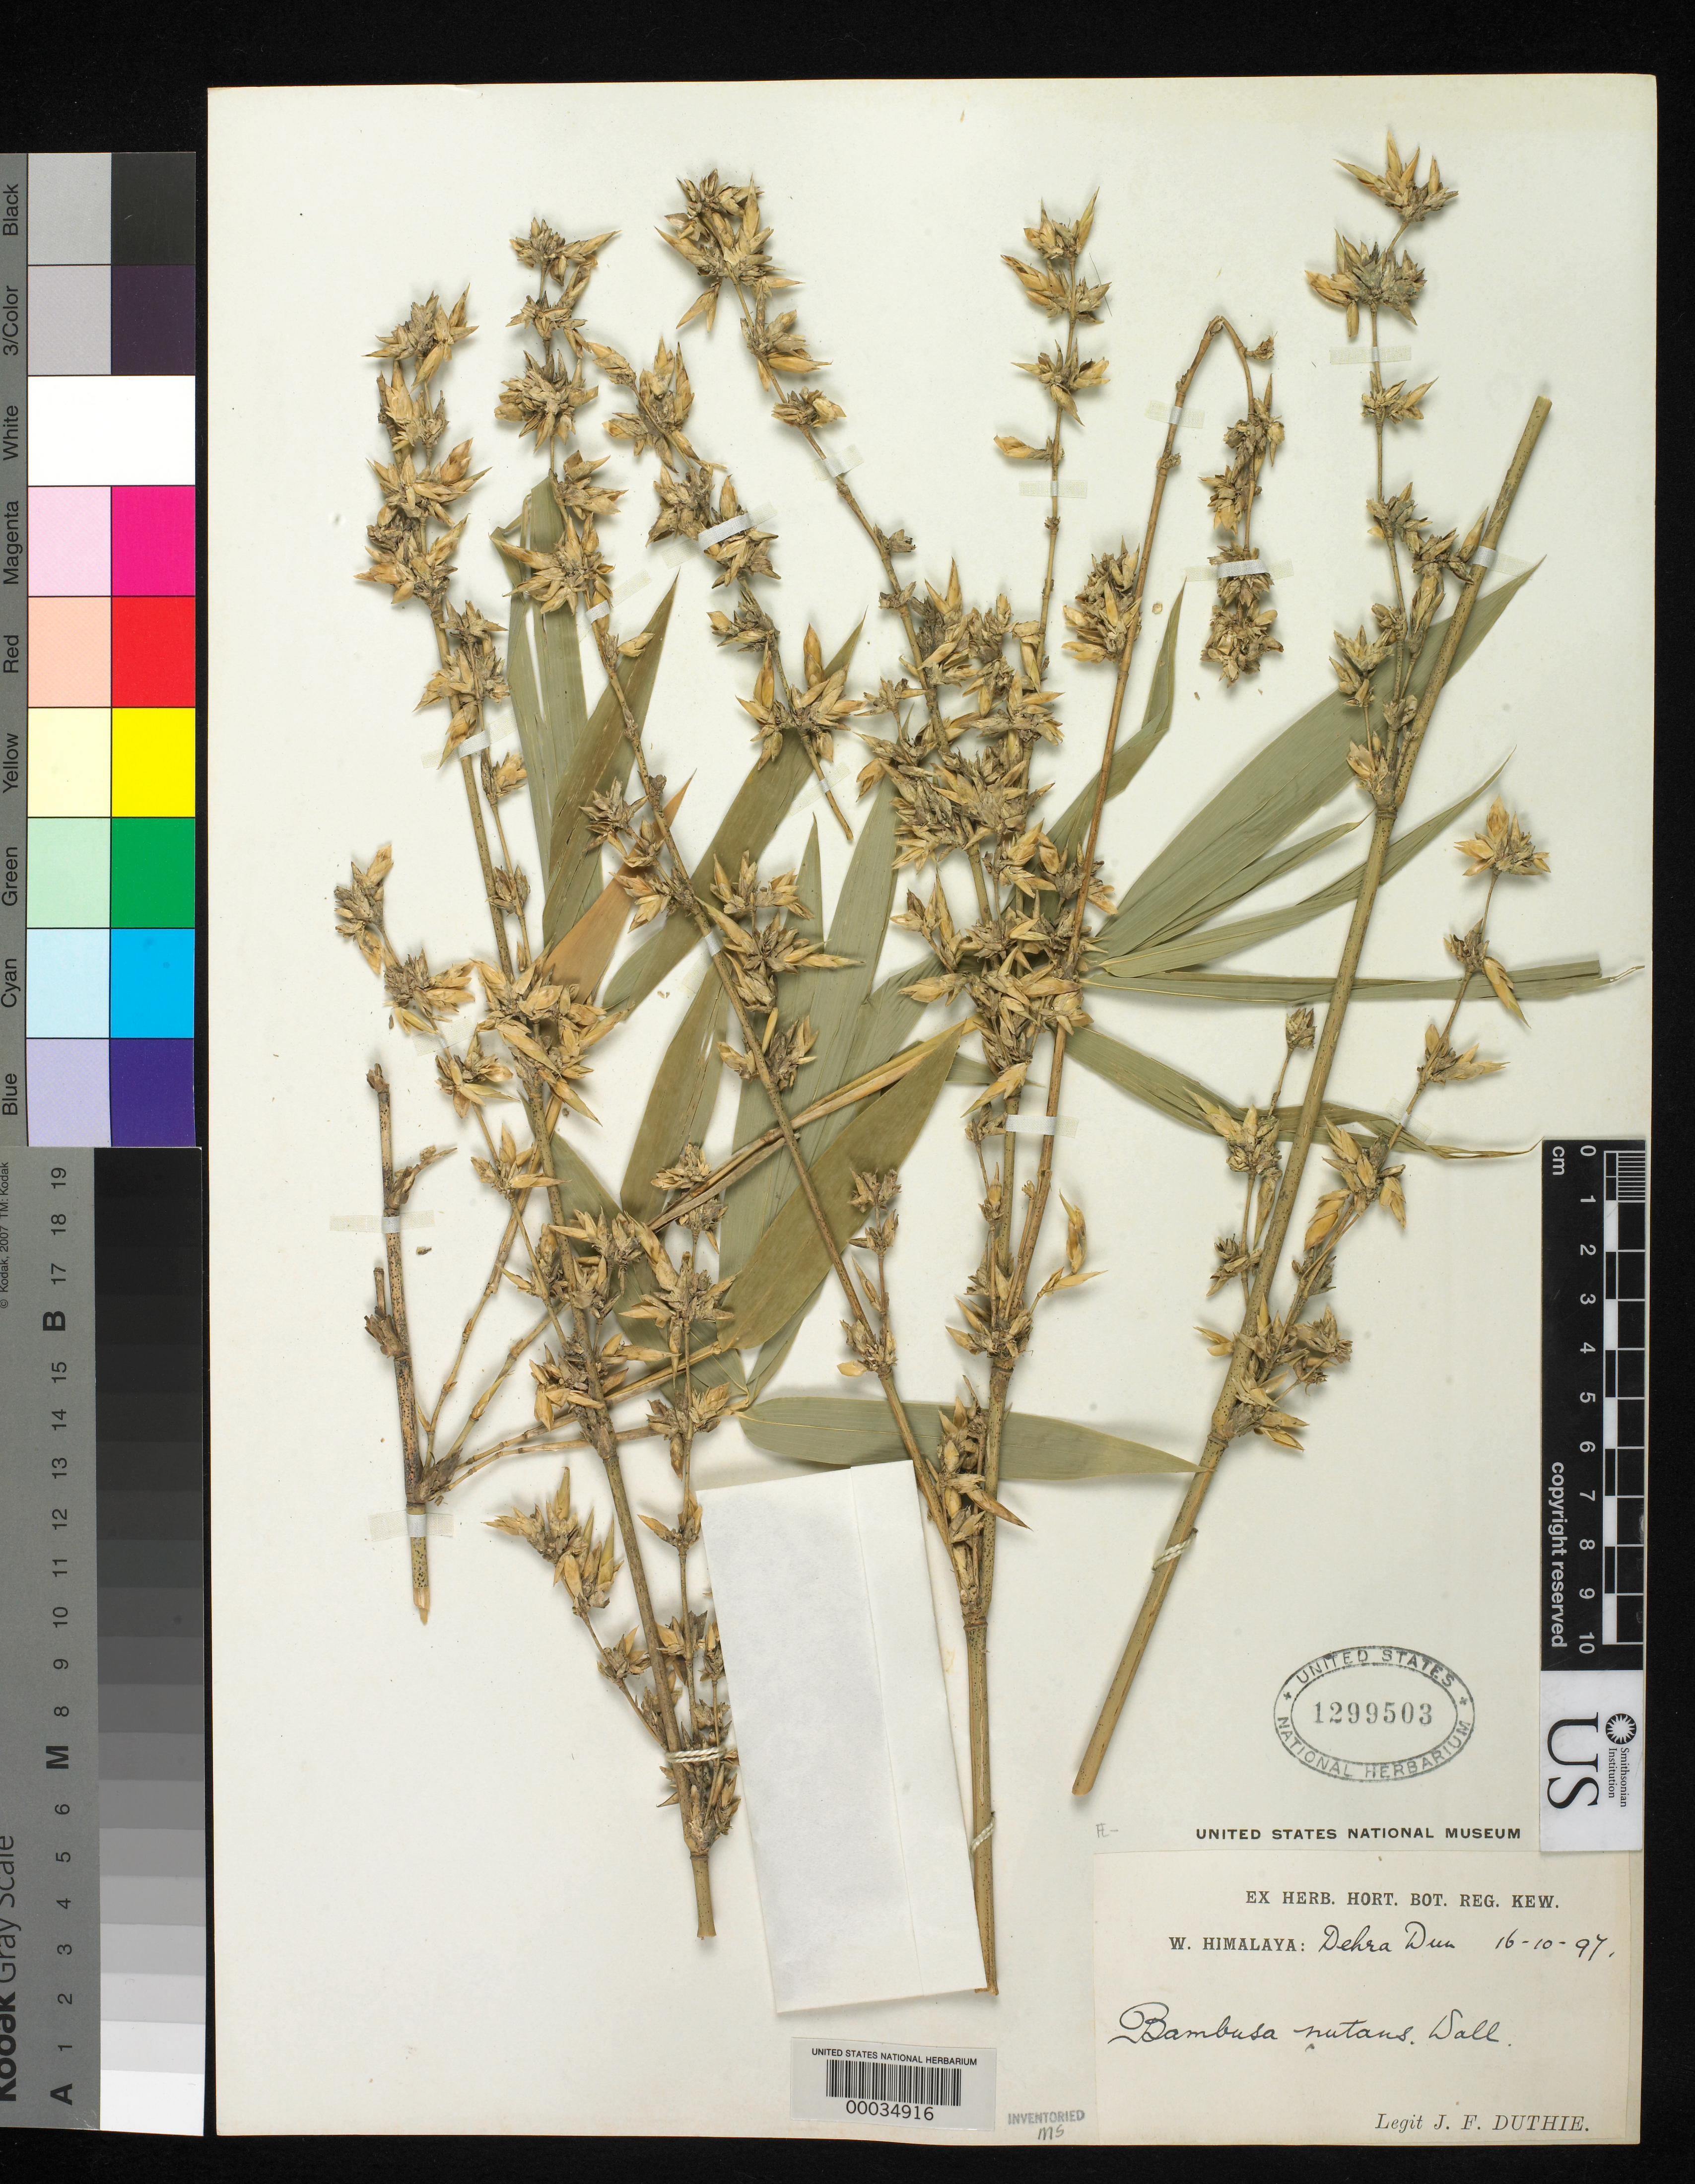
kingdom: Plantae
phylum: Tracheophyta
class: Liliopsida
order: Poales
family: Poaceae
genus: Bambusa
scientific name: Bambusa nutans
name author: Wall. ex Munro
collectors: J. F. Duthie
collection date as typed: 16 Oct 1897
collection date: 1897-10-16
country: India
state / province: Uttar Pradesh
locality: Dehra dun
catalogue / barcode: US 1299503